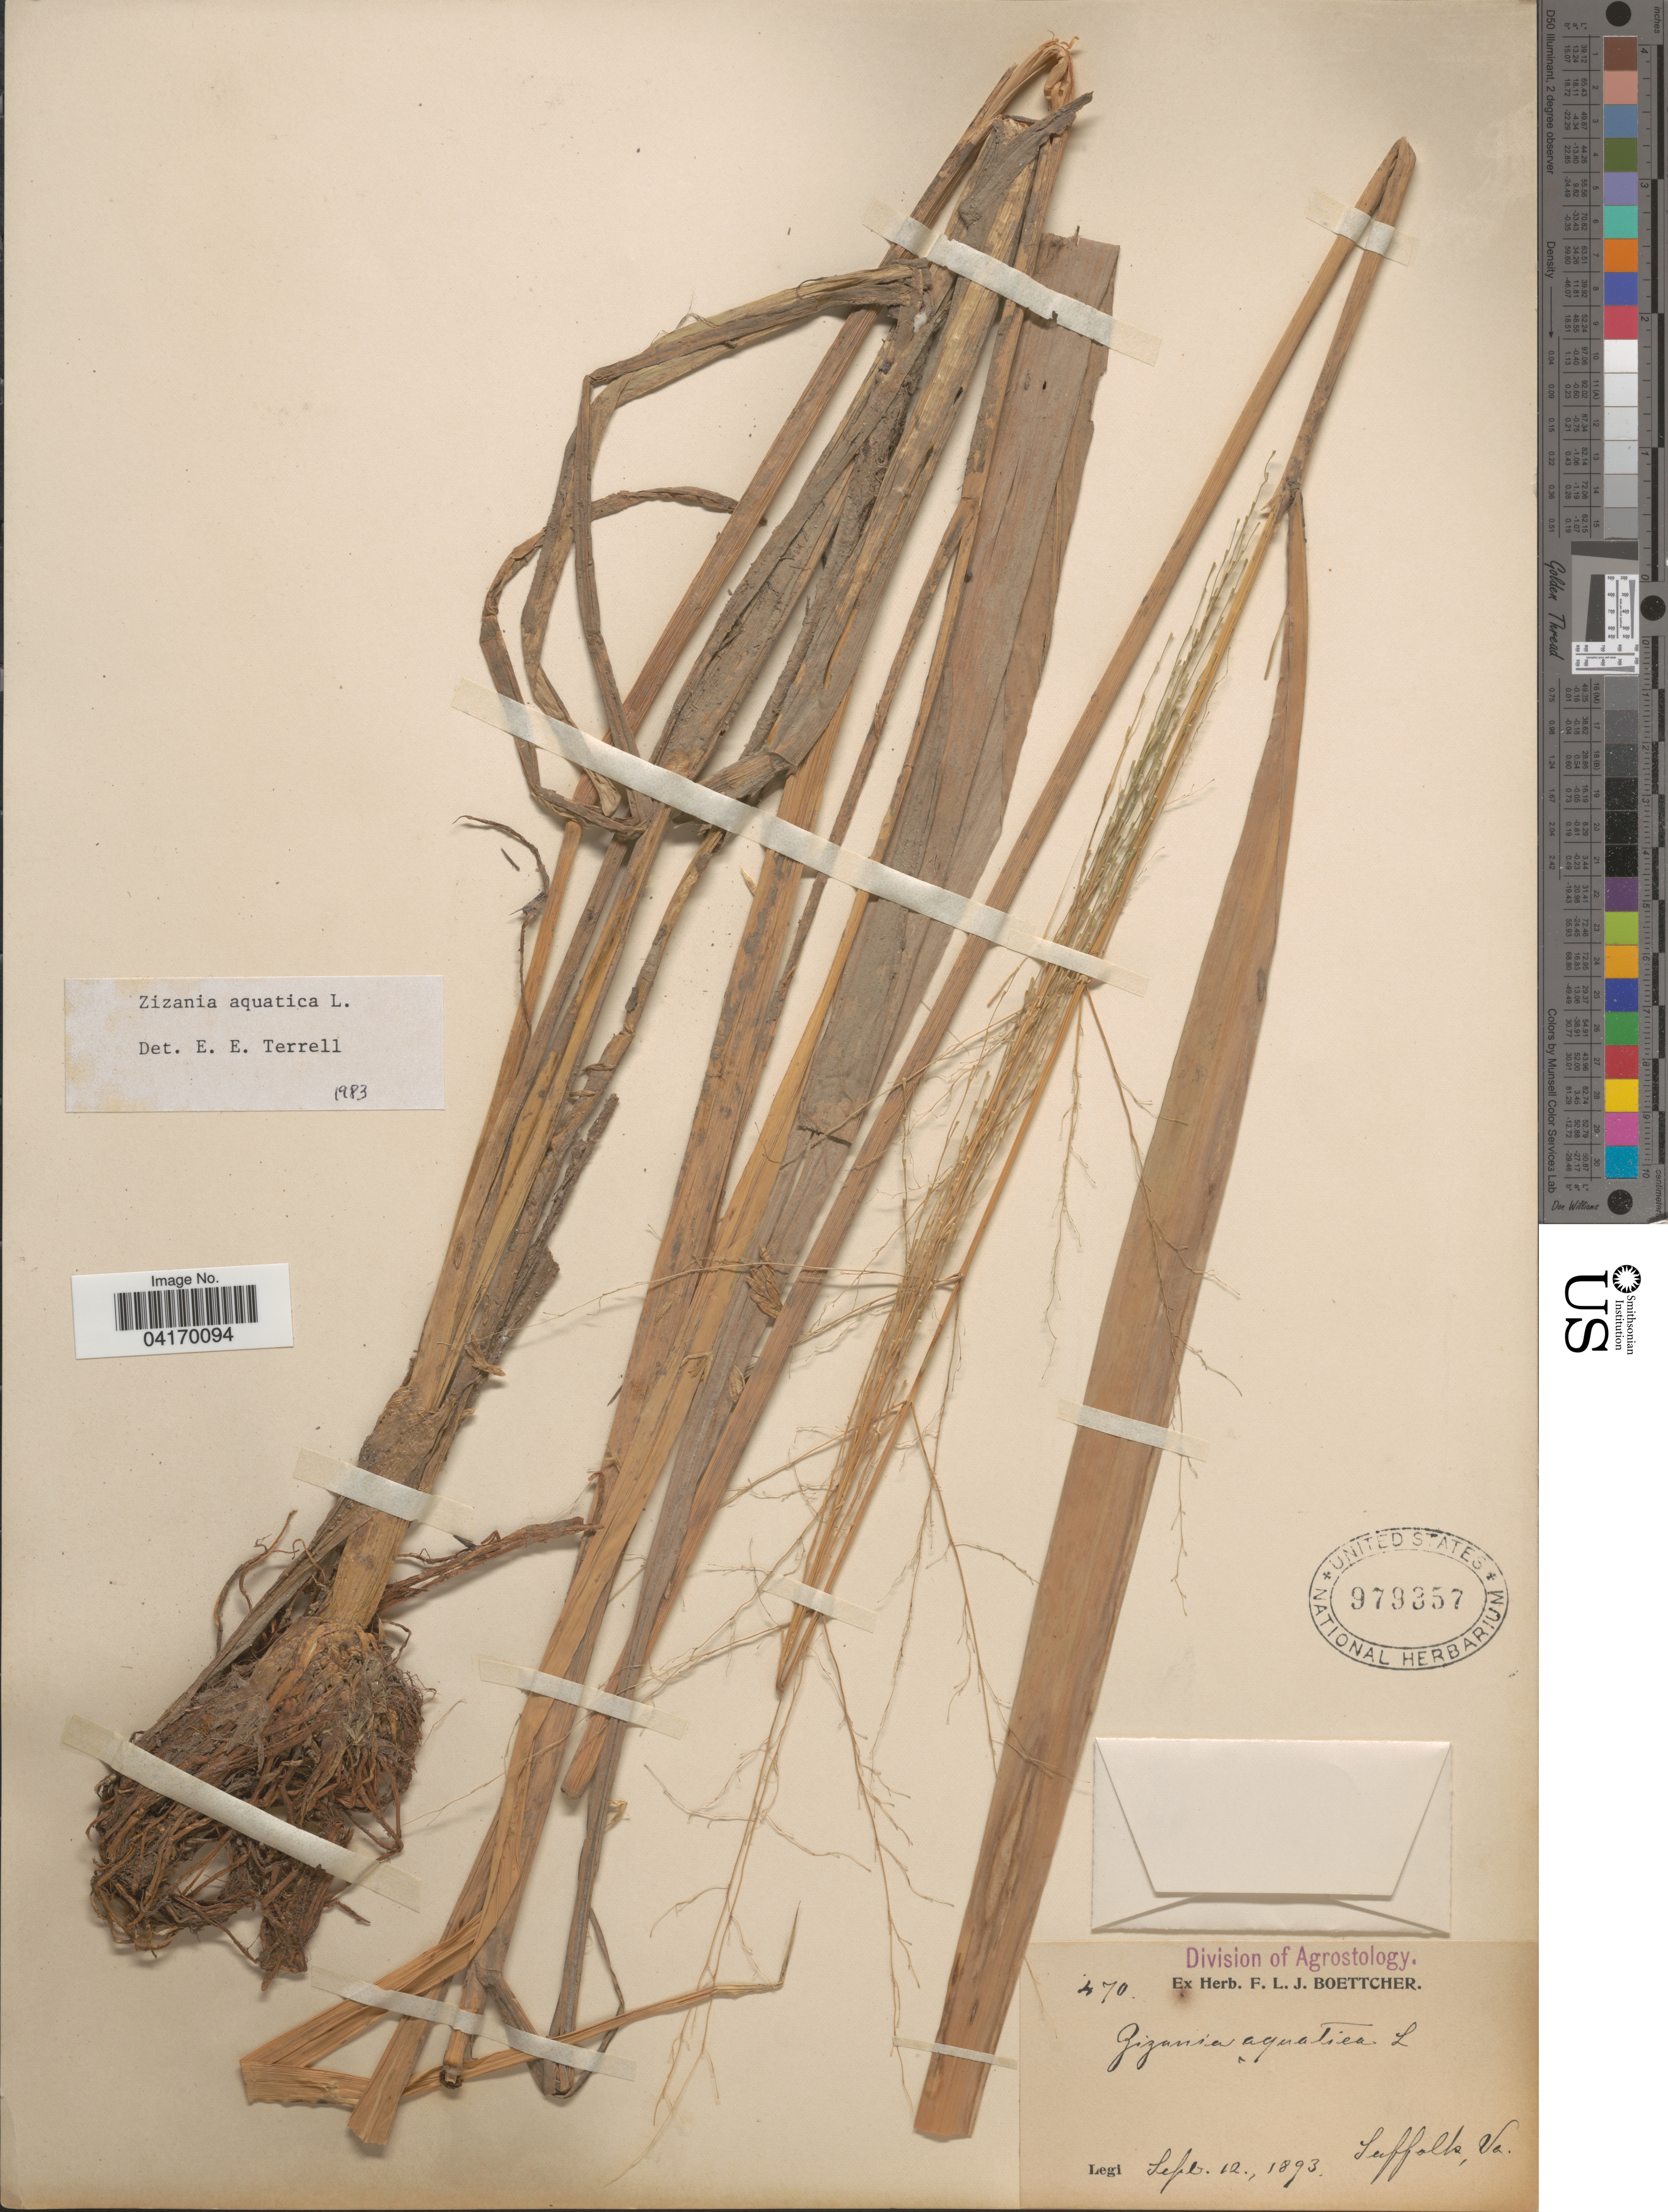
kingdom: Plantae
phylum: Tracheophyta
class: Liliopsida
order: Poales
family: Poaceae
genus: Zizania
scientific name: Zizania aquatica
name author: L.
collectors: ex herb. F. L. J. Boettcher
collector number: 470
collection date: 1893-09-12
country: United States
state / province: Virginia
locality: Suffolk.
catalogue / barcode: US 979357